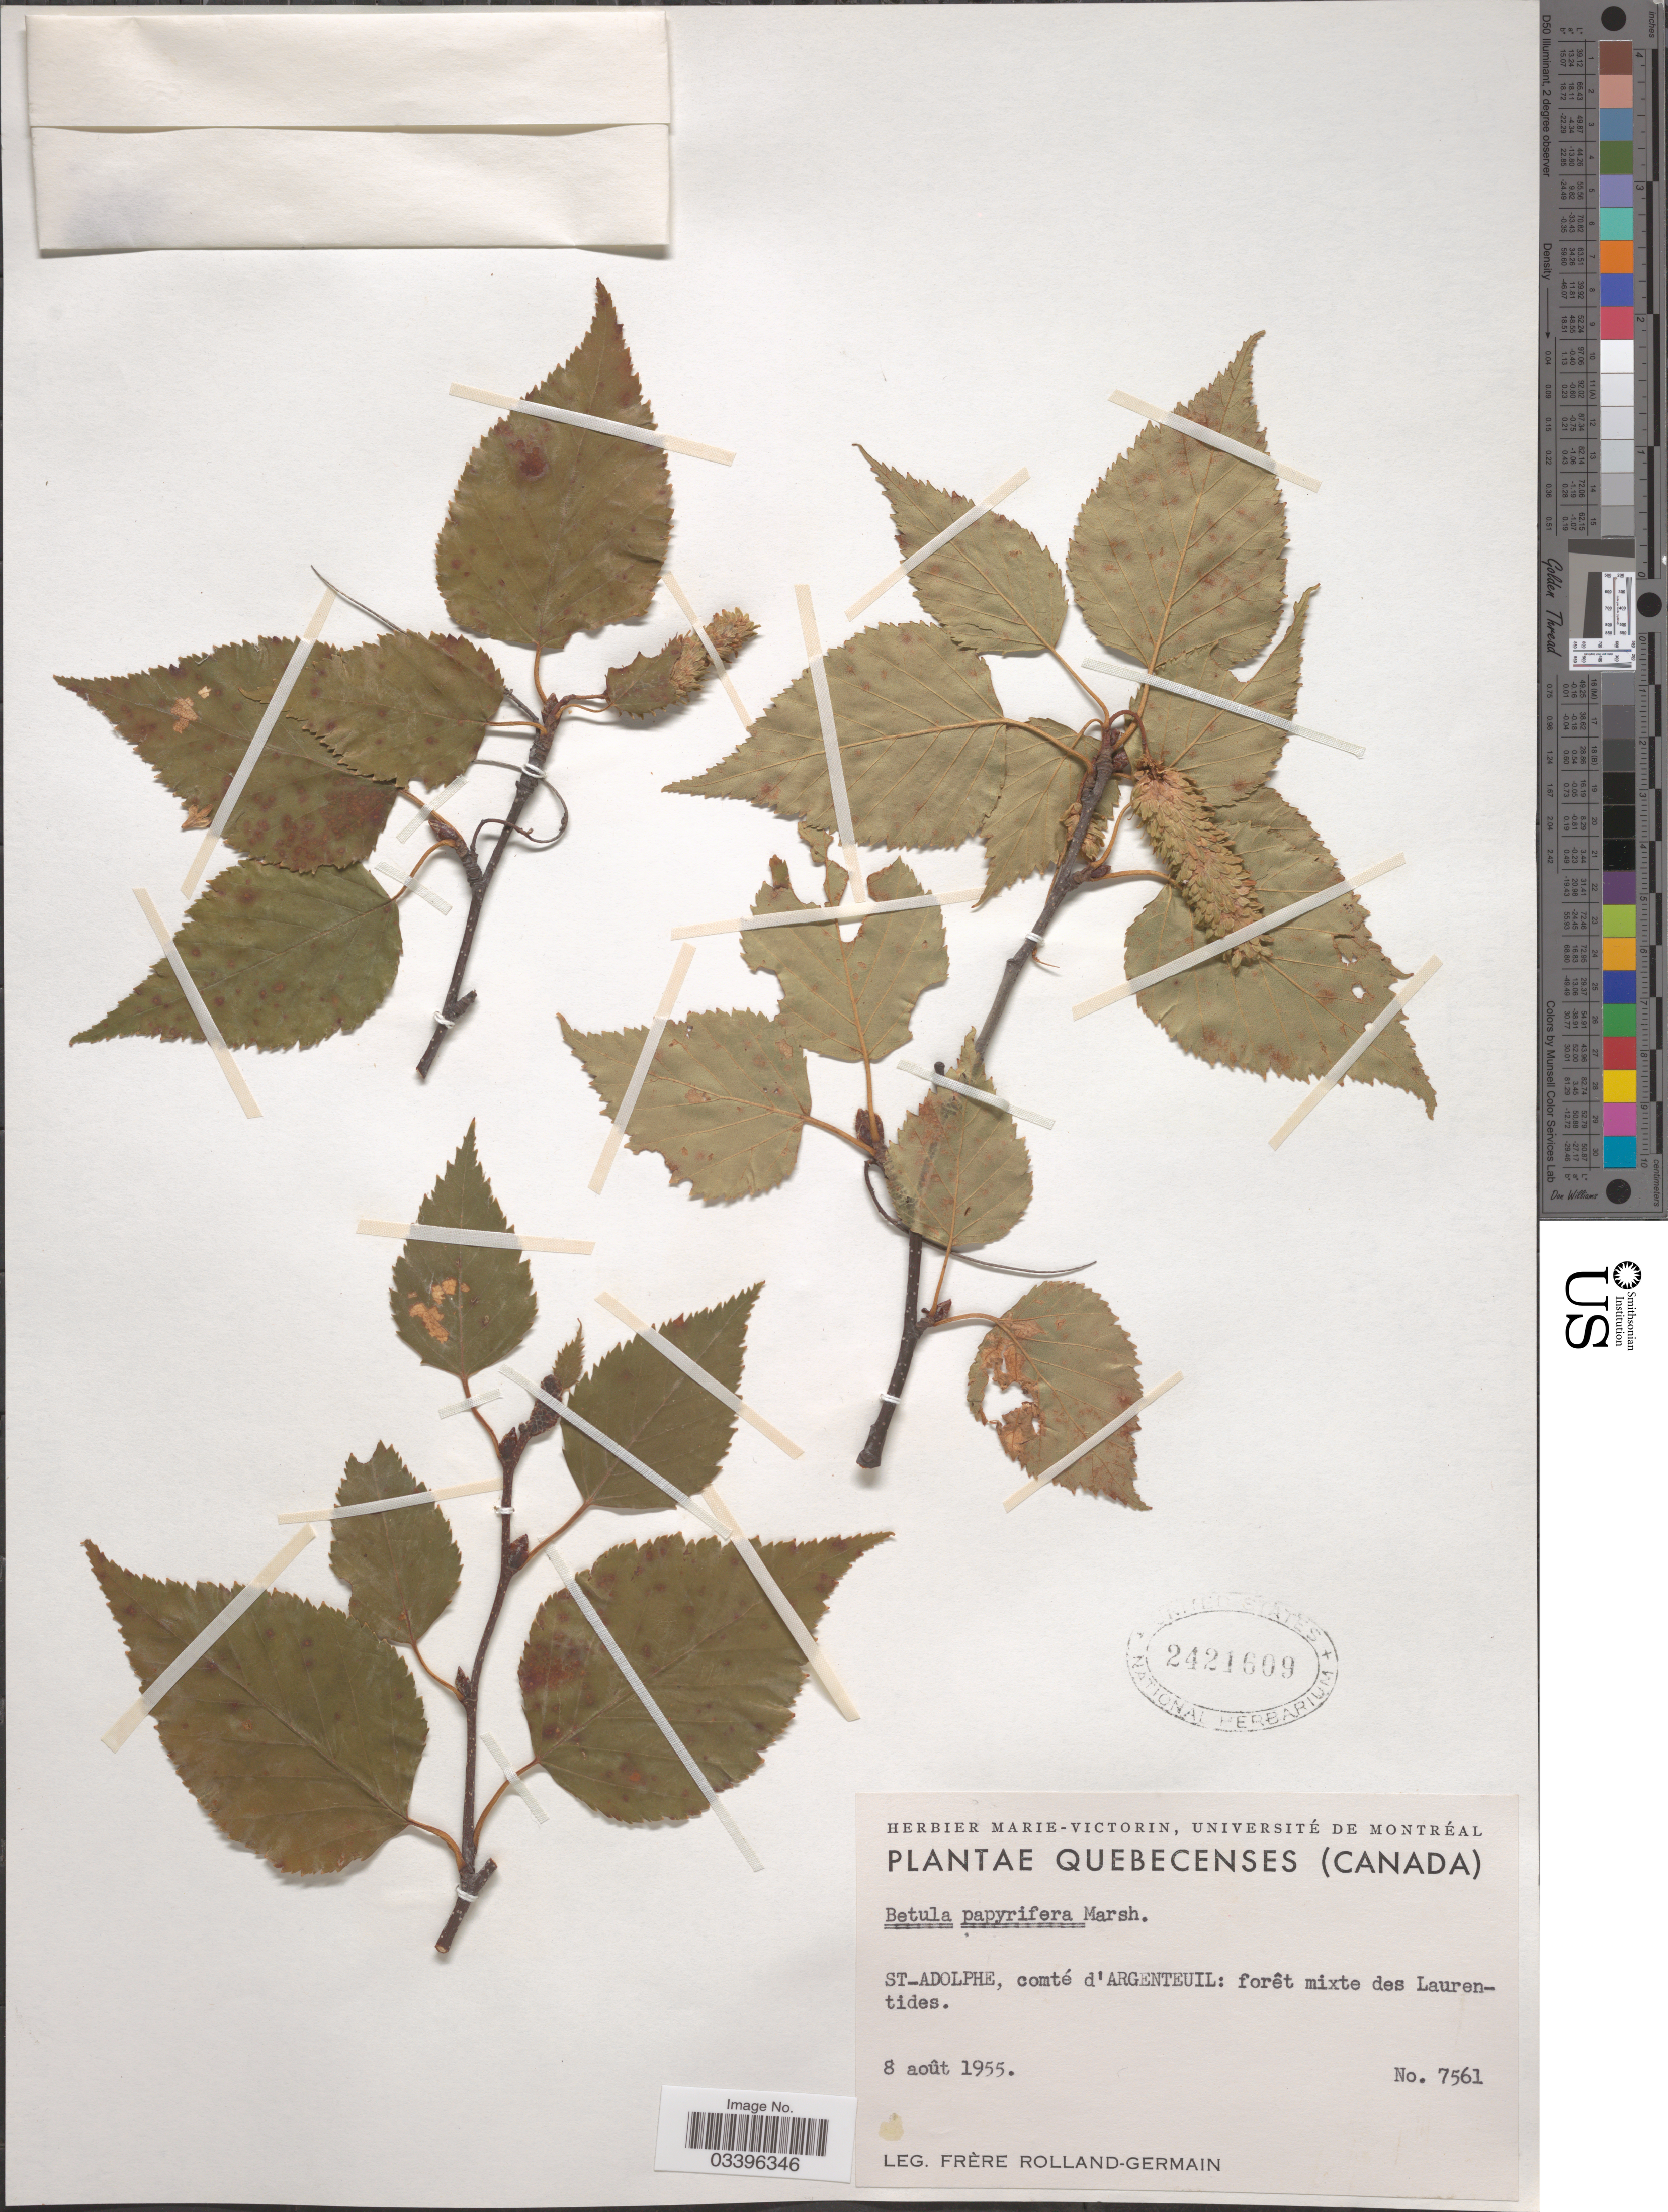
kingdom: Plantae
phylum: Tracheophyta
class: Magnoliopsida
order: Fagales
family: Betulaceae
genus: Betula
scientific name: Betula papyrifera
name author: Marshall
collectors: Rolland-Germain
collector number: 7561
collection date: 1955-08-08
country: Canada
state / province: Quebec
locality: St-Adolphe, comté d'Argenteuil: forêt mixte des Laurentides.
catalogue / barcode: US 2421609